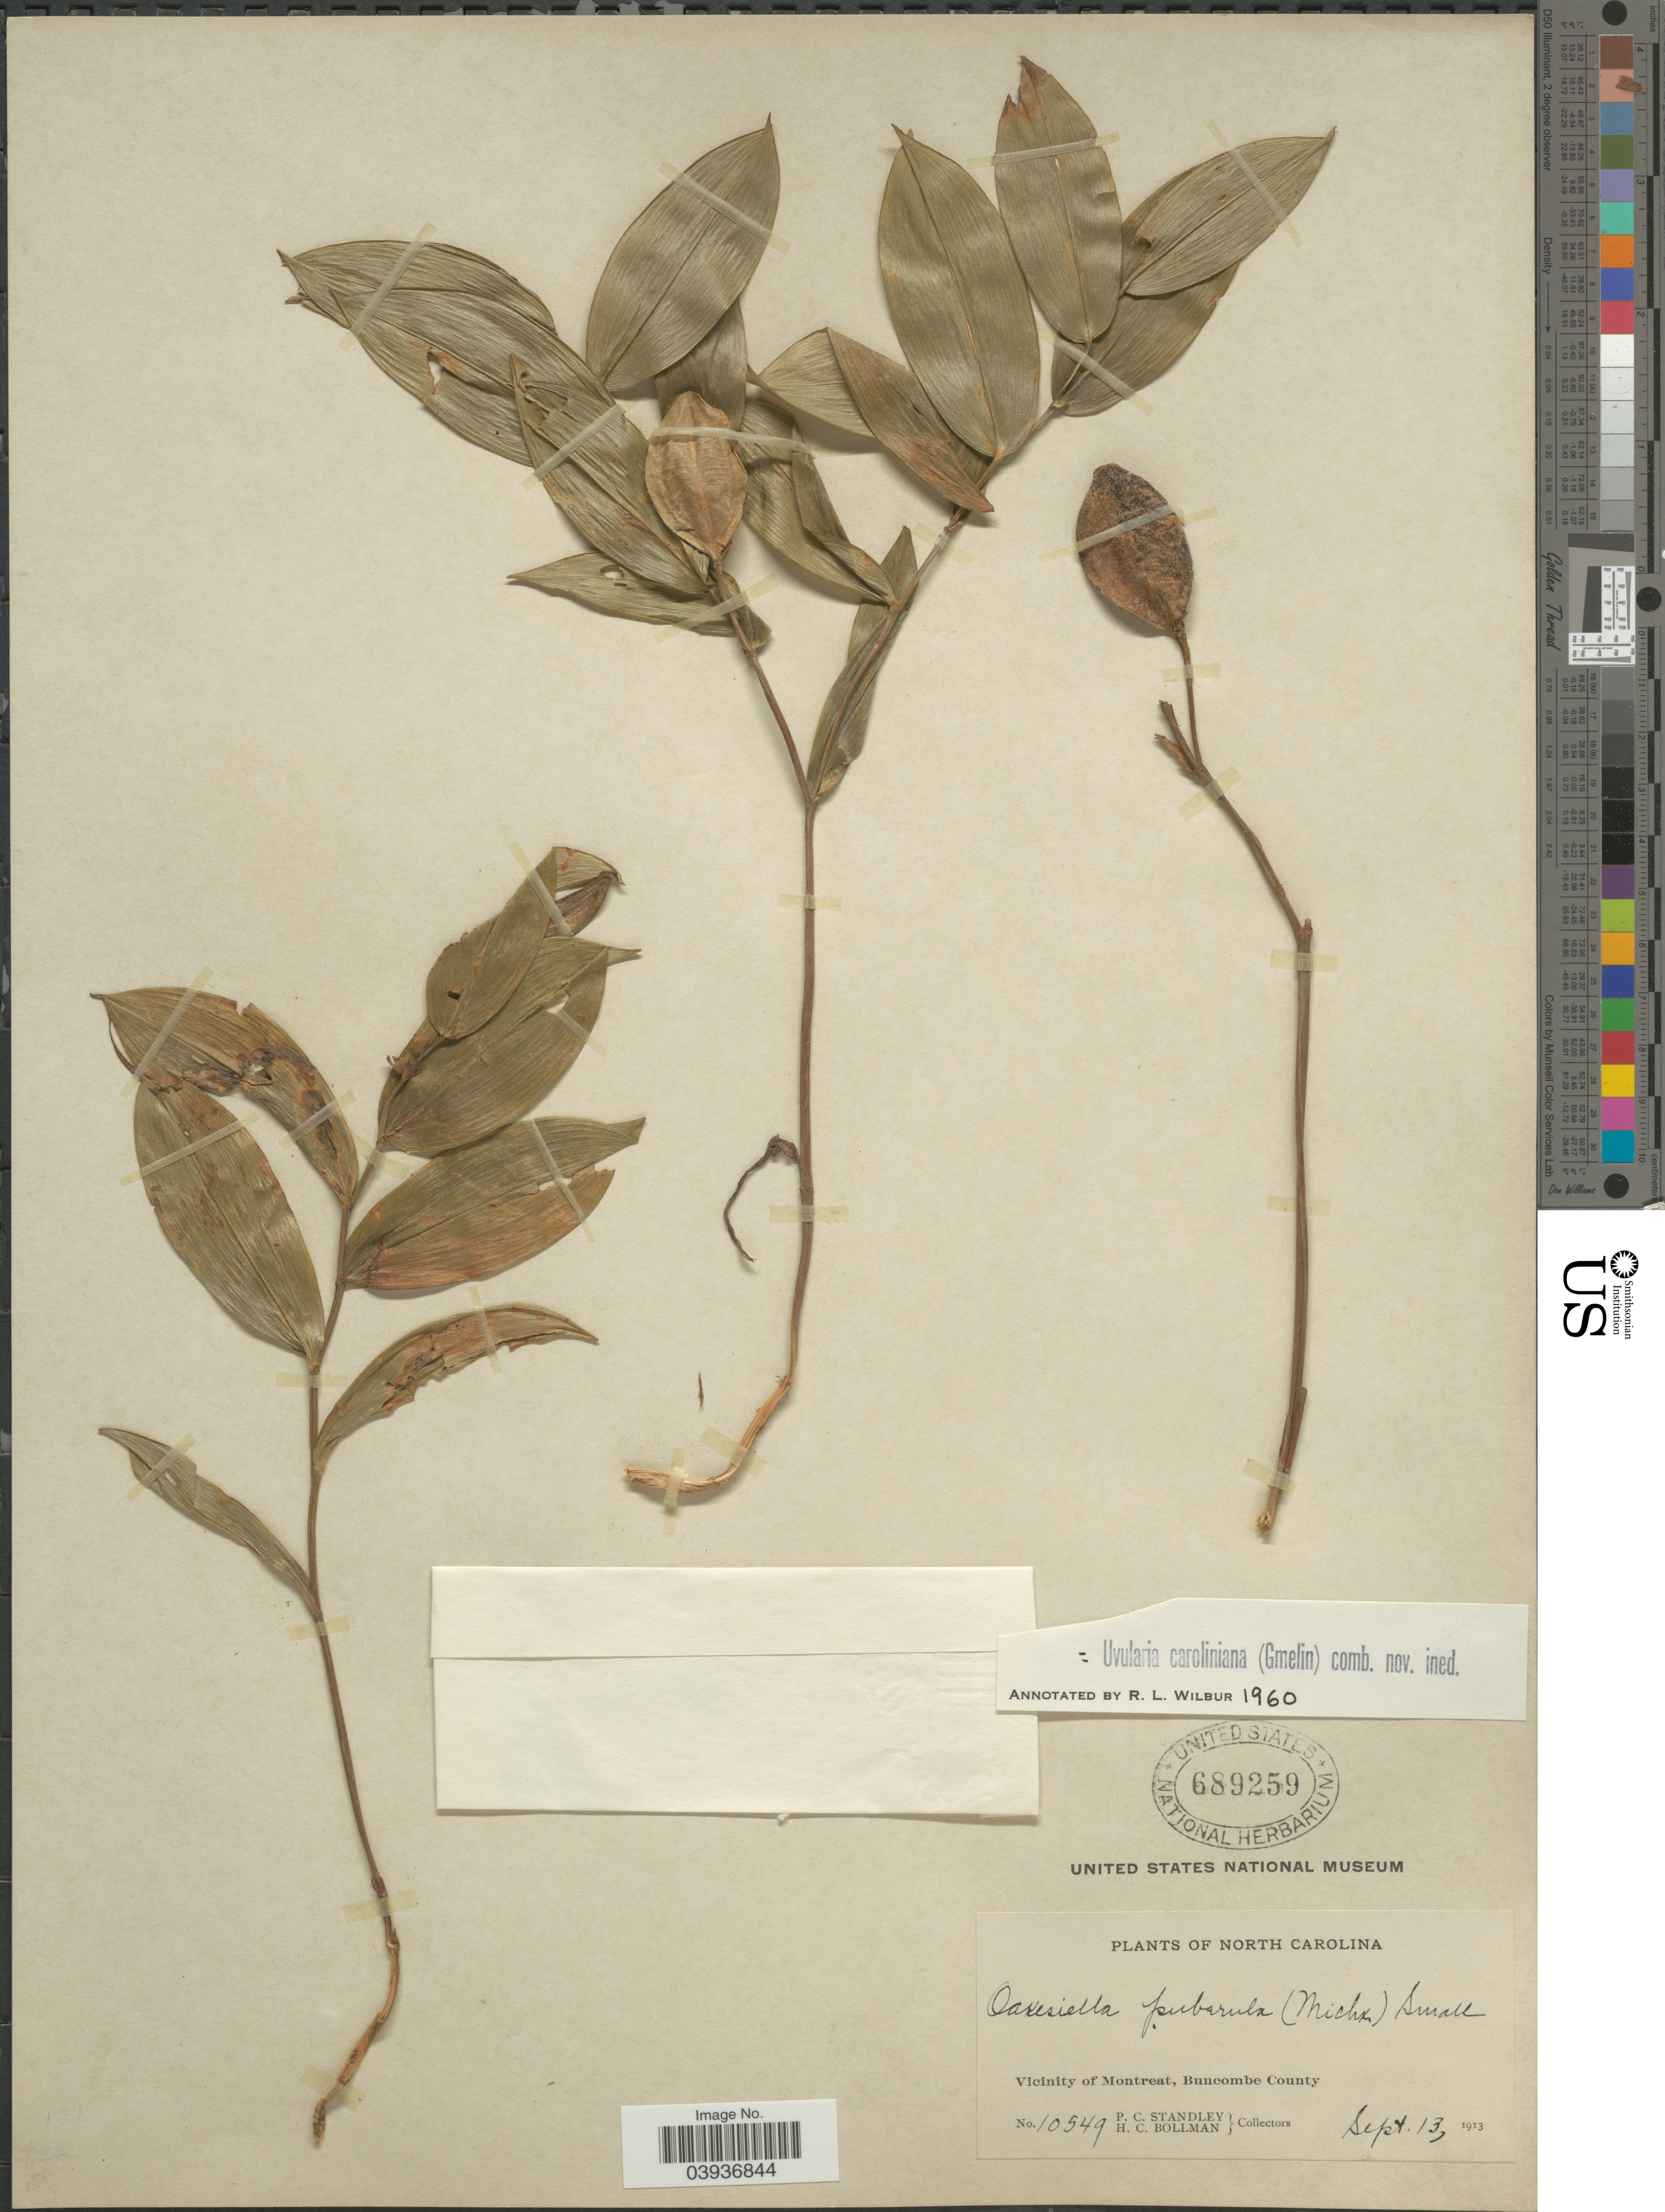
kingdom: Plantae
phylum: Tracheophyta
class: Liliopsida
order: Liliales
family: Colchicaceae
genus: Uvularia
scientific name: Uvularia caroliniana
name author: (J.F. Gmel.) Wilbur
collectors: P. C. Standley & H. C. Bollman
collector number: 10549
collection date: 1913-09-13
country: United States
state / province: North Carolina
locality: Vicinity of Montreat, Buncombe County.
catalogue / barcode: US 689259